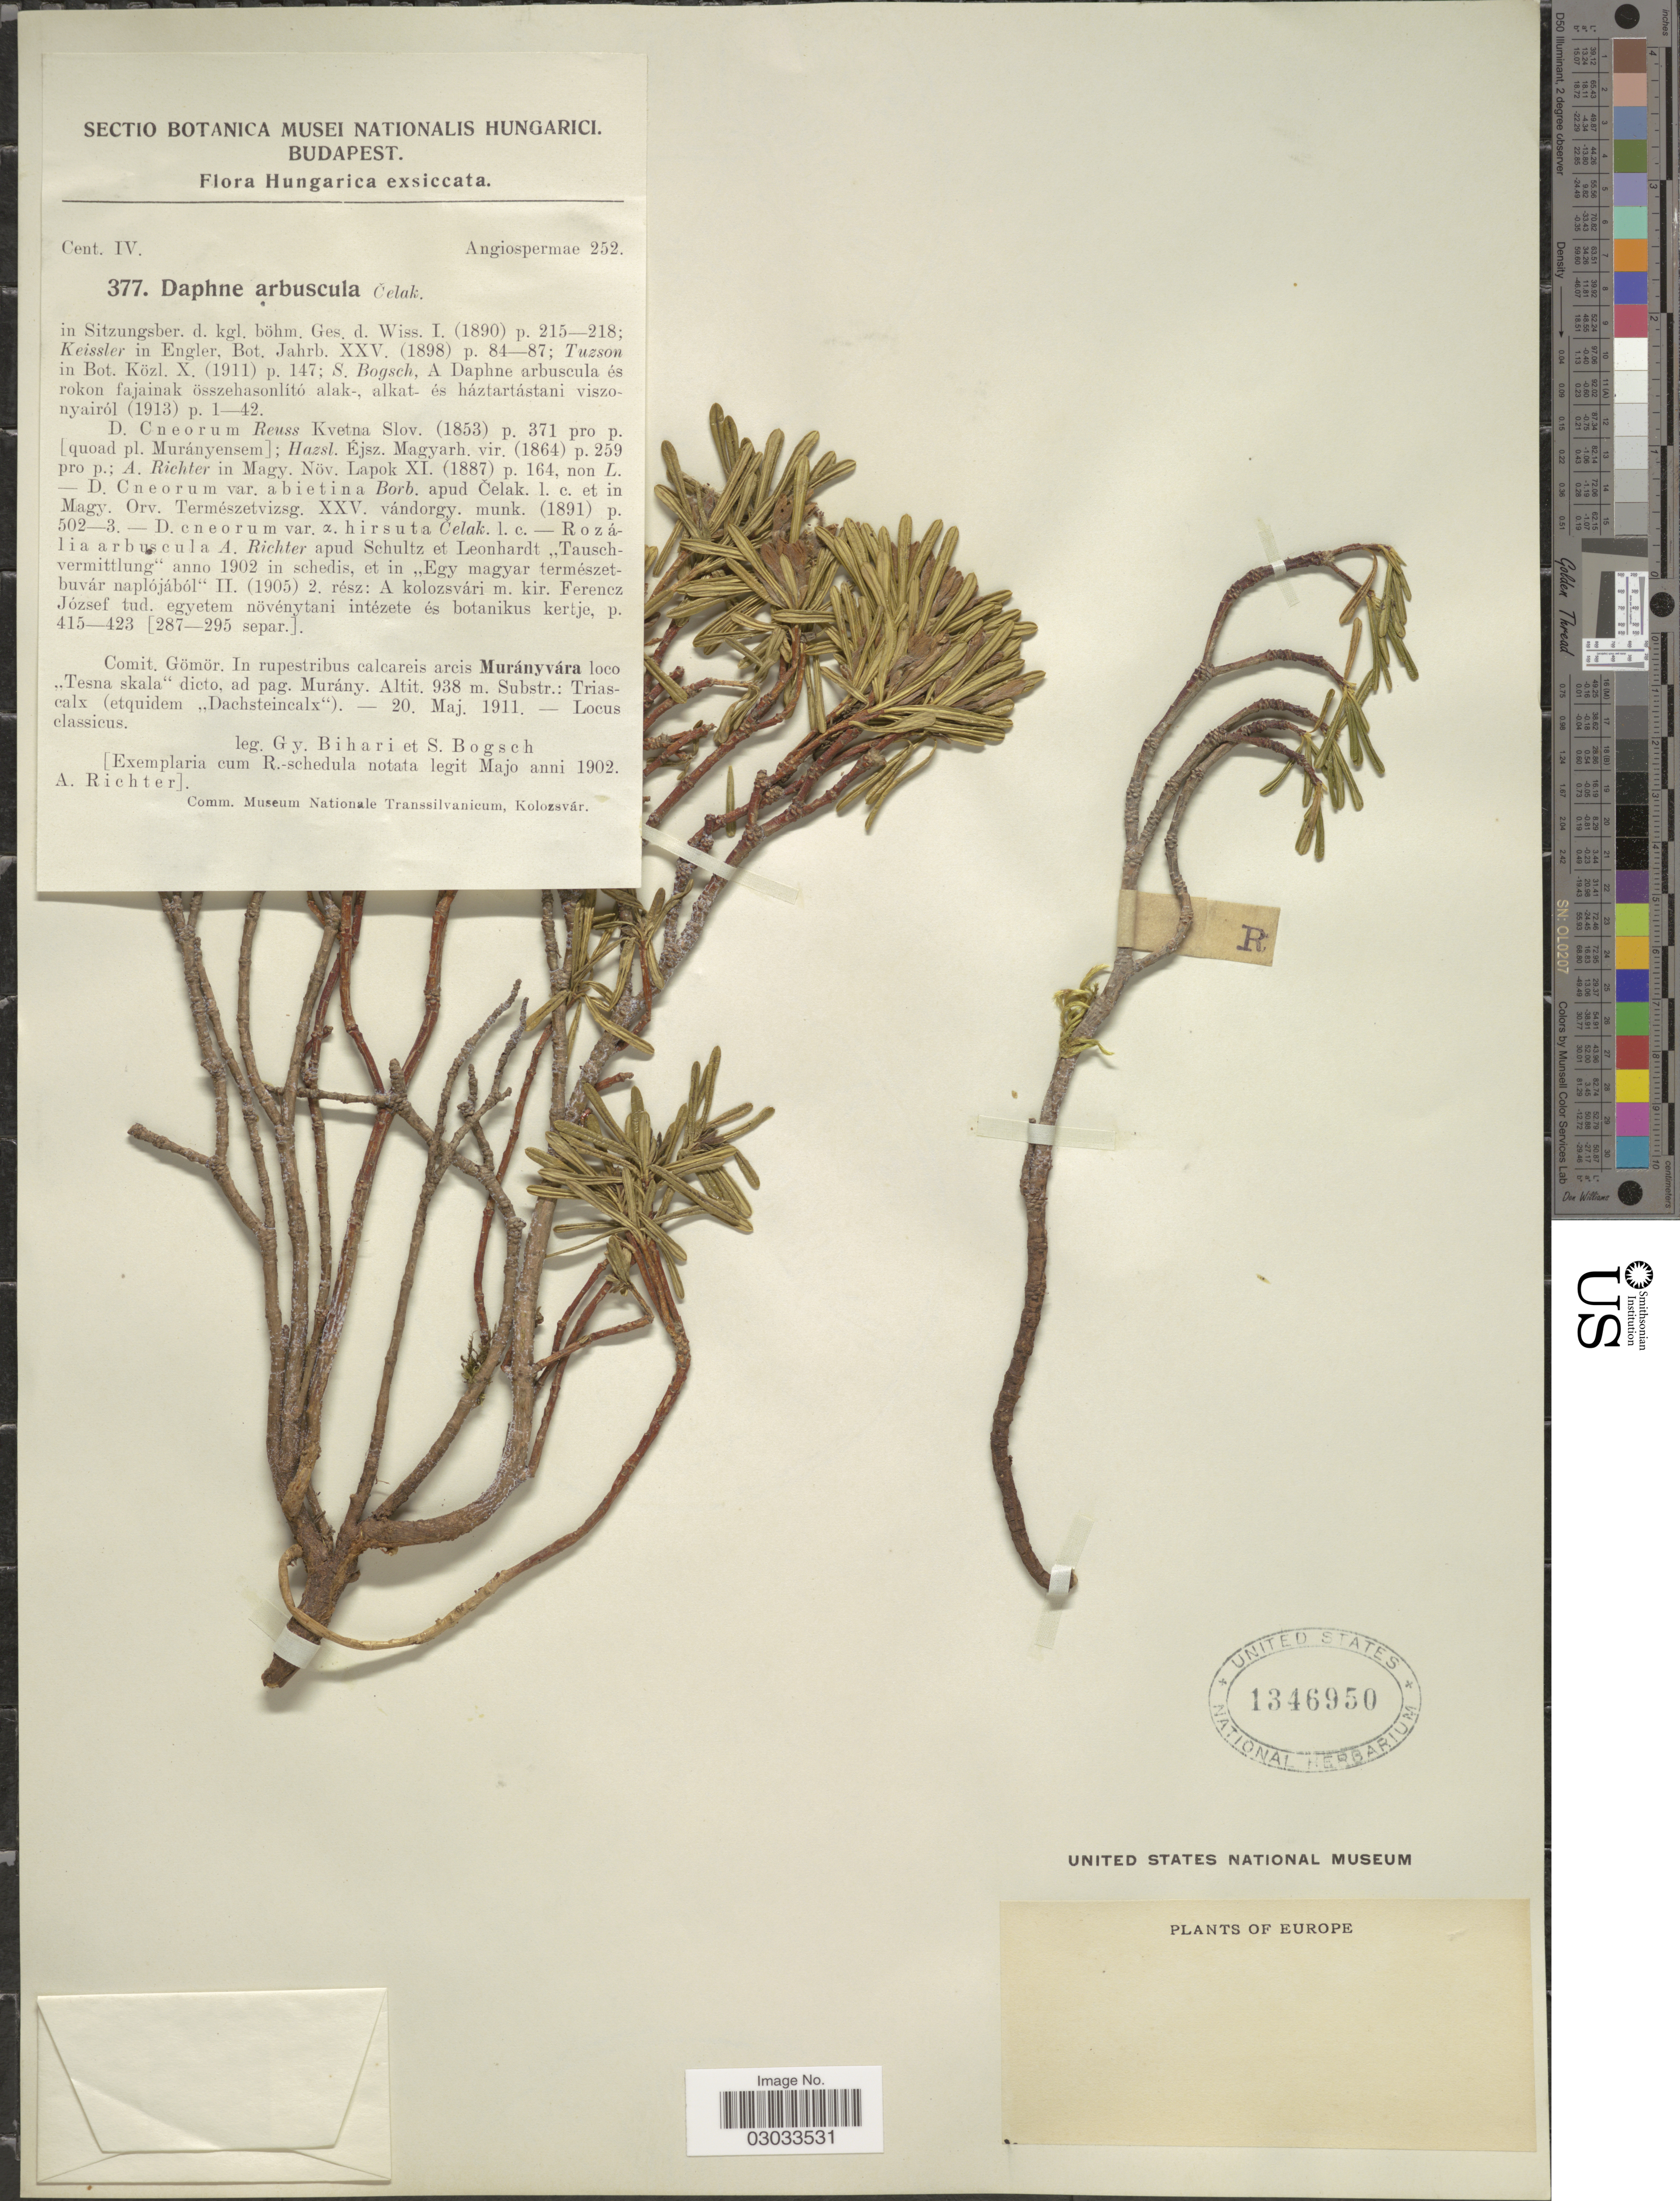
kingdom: Plantae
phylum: Tracheophyta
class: Magnoliopsida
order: Malvales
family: Thymelaeaceae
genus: Daphne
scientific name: Daphne arbuscula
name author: Čelak.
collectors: G. Bihari & S. Bogsch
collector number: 377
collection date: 1911-05-20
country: Hungary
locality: Comit. Gömör. In rupestribus calcareis arcis Murányvára loco ,,Tesna skala" dicto, ad pag. Murány. Substr.: Triascalx (etquidem ,,Dachsteincalx"). - Locus classicus.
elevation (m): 938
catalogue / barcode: US 1346950